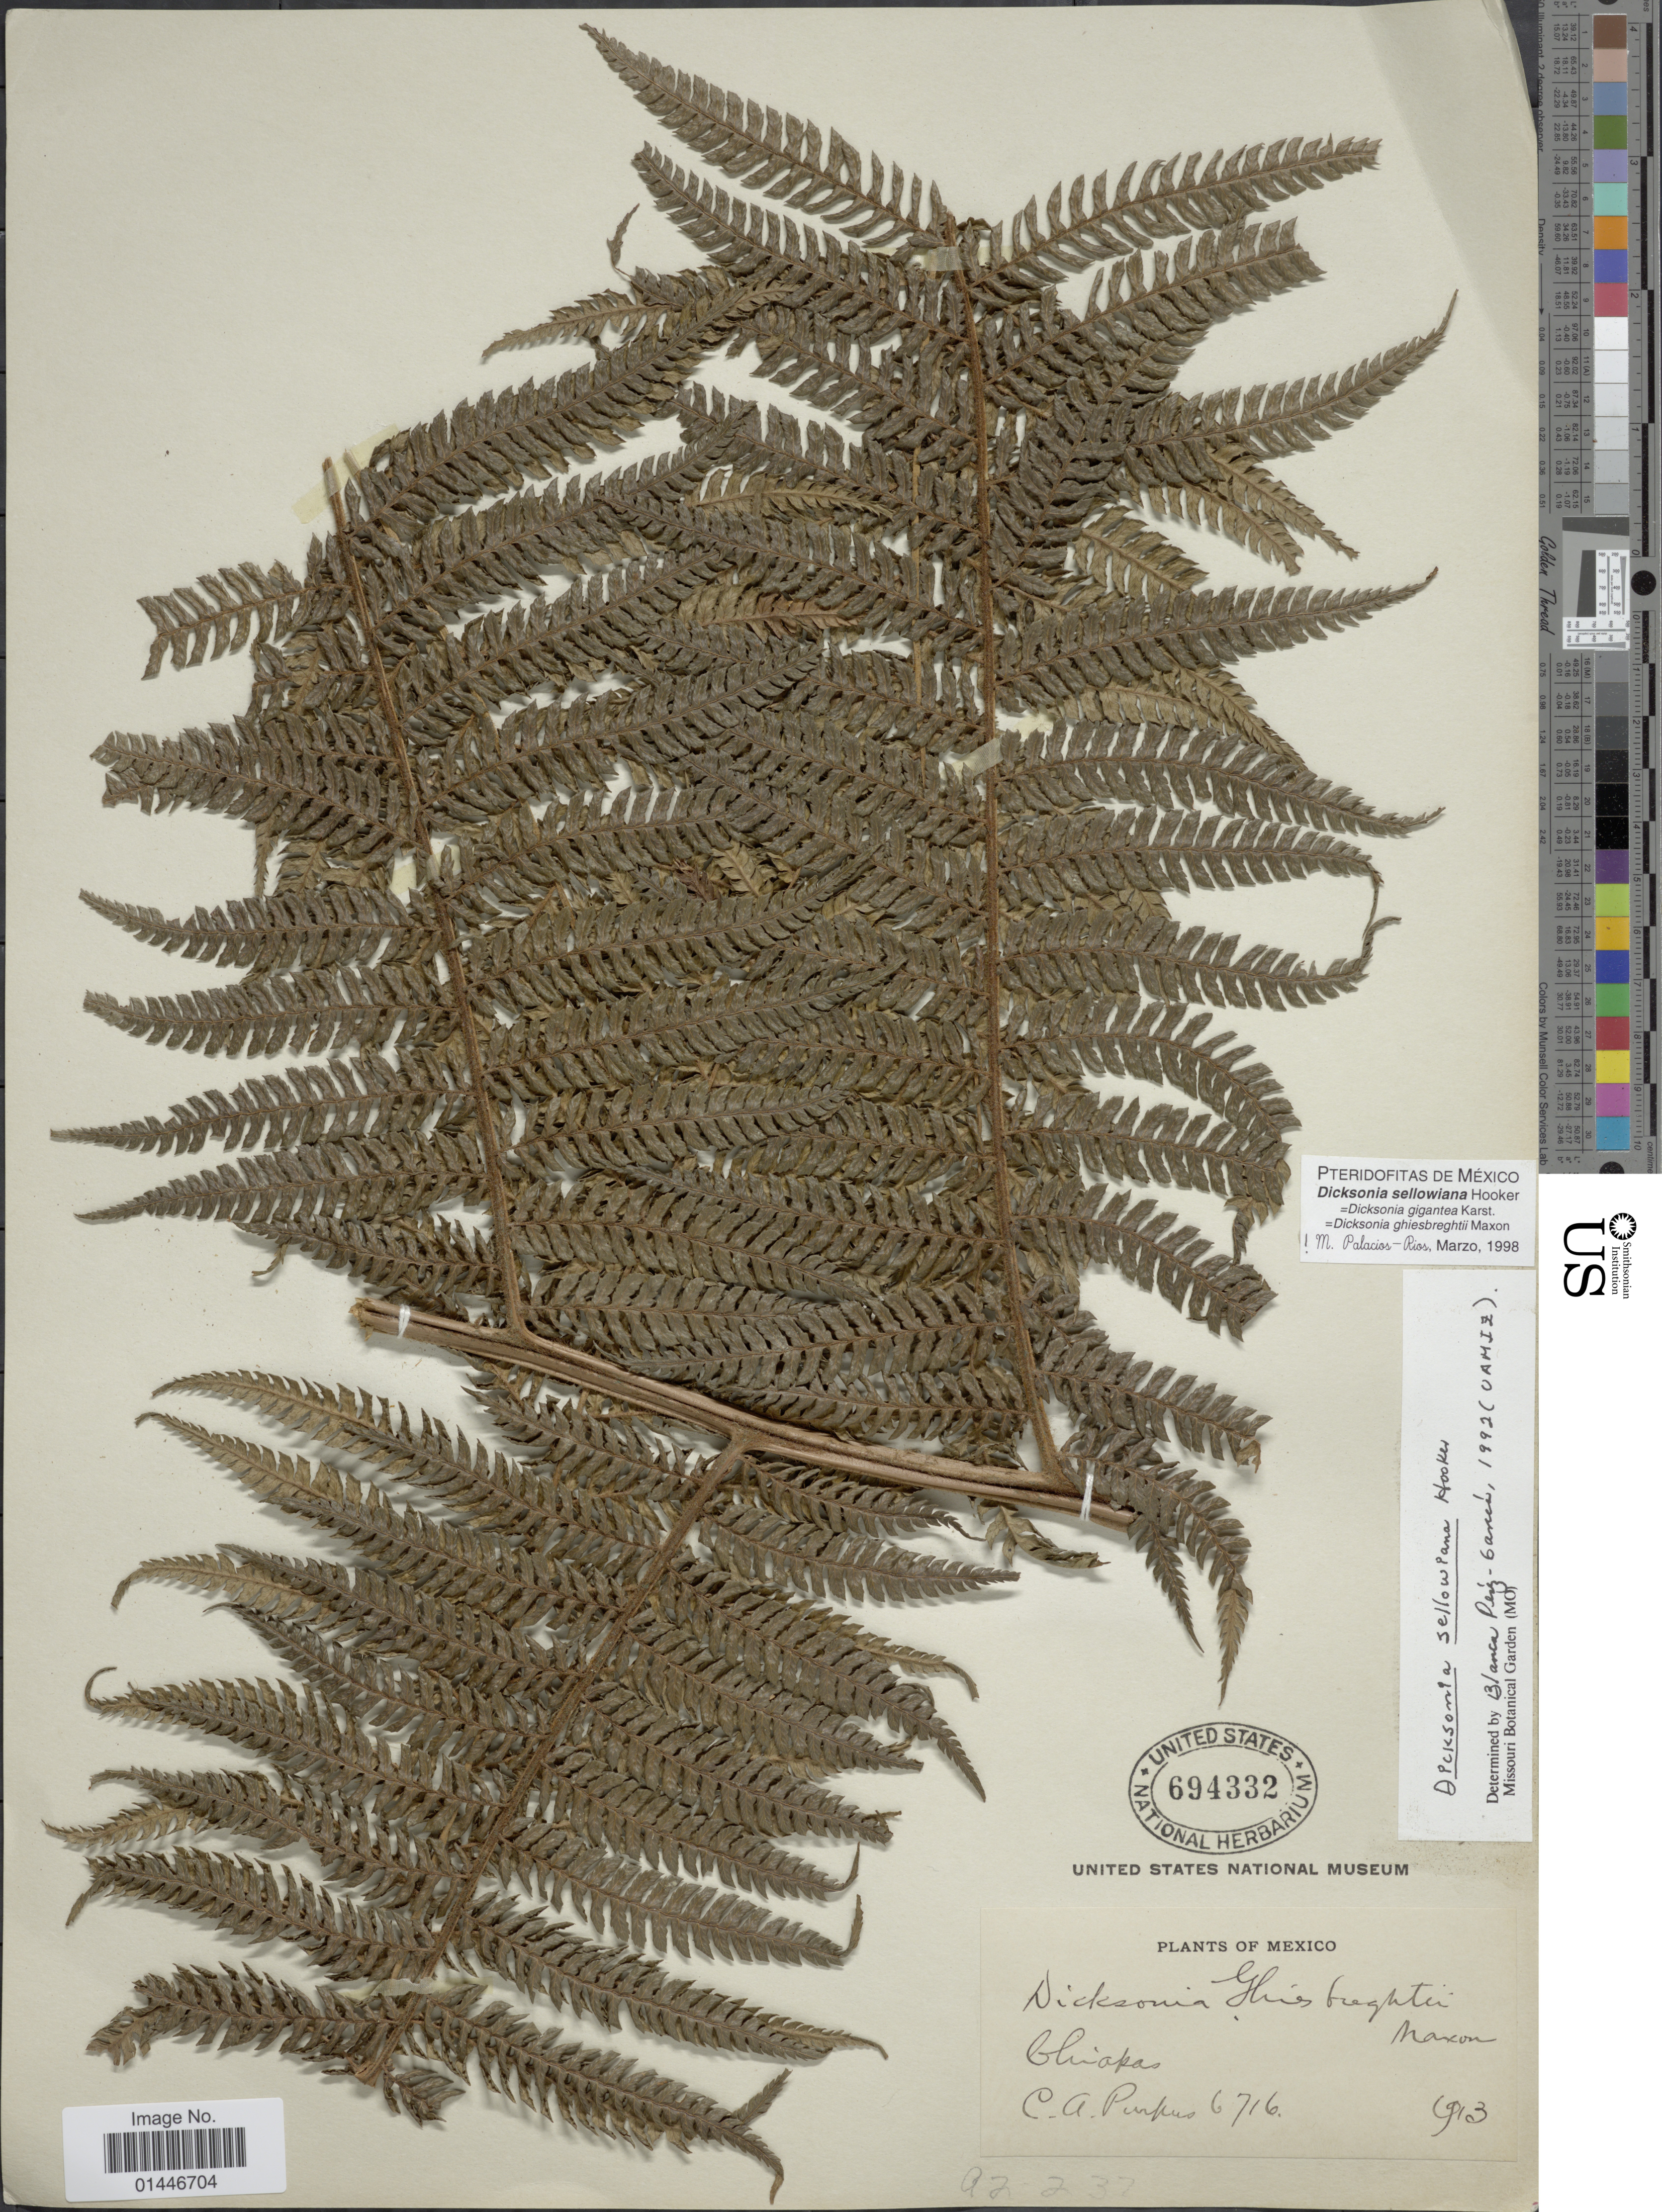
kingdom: Plantae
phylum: Tracheophyta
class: Polypodiopsida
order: Cyatheales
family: Dicksoniaceae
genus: Dicksonia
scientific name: Dicksonia sellowiana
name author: Hook.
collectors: C. A. Purpus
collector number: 6716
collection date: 1913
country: Mexico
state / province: Chiapas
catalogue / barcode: US 694332